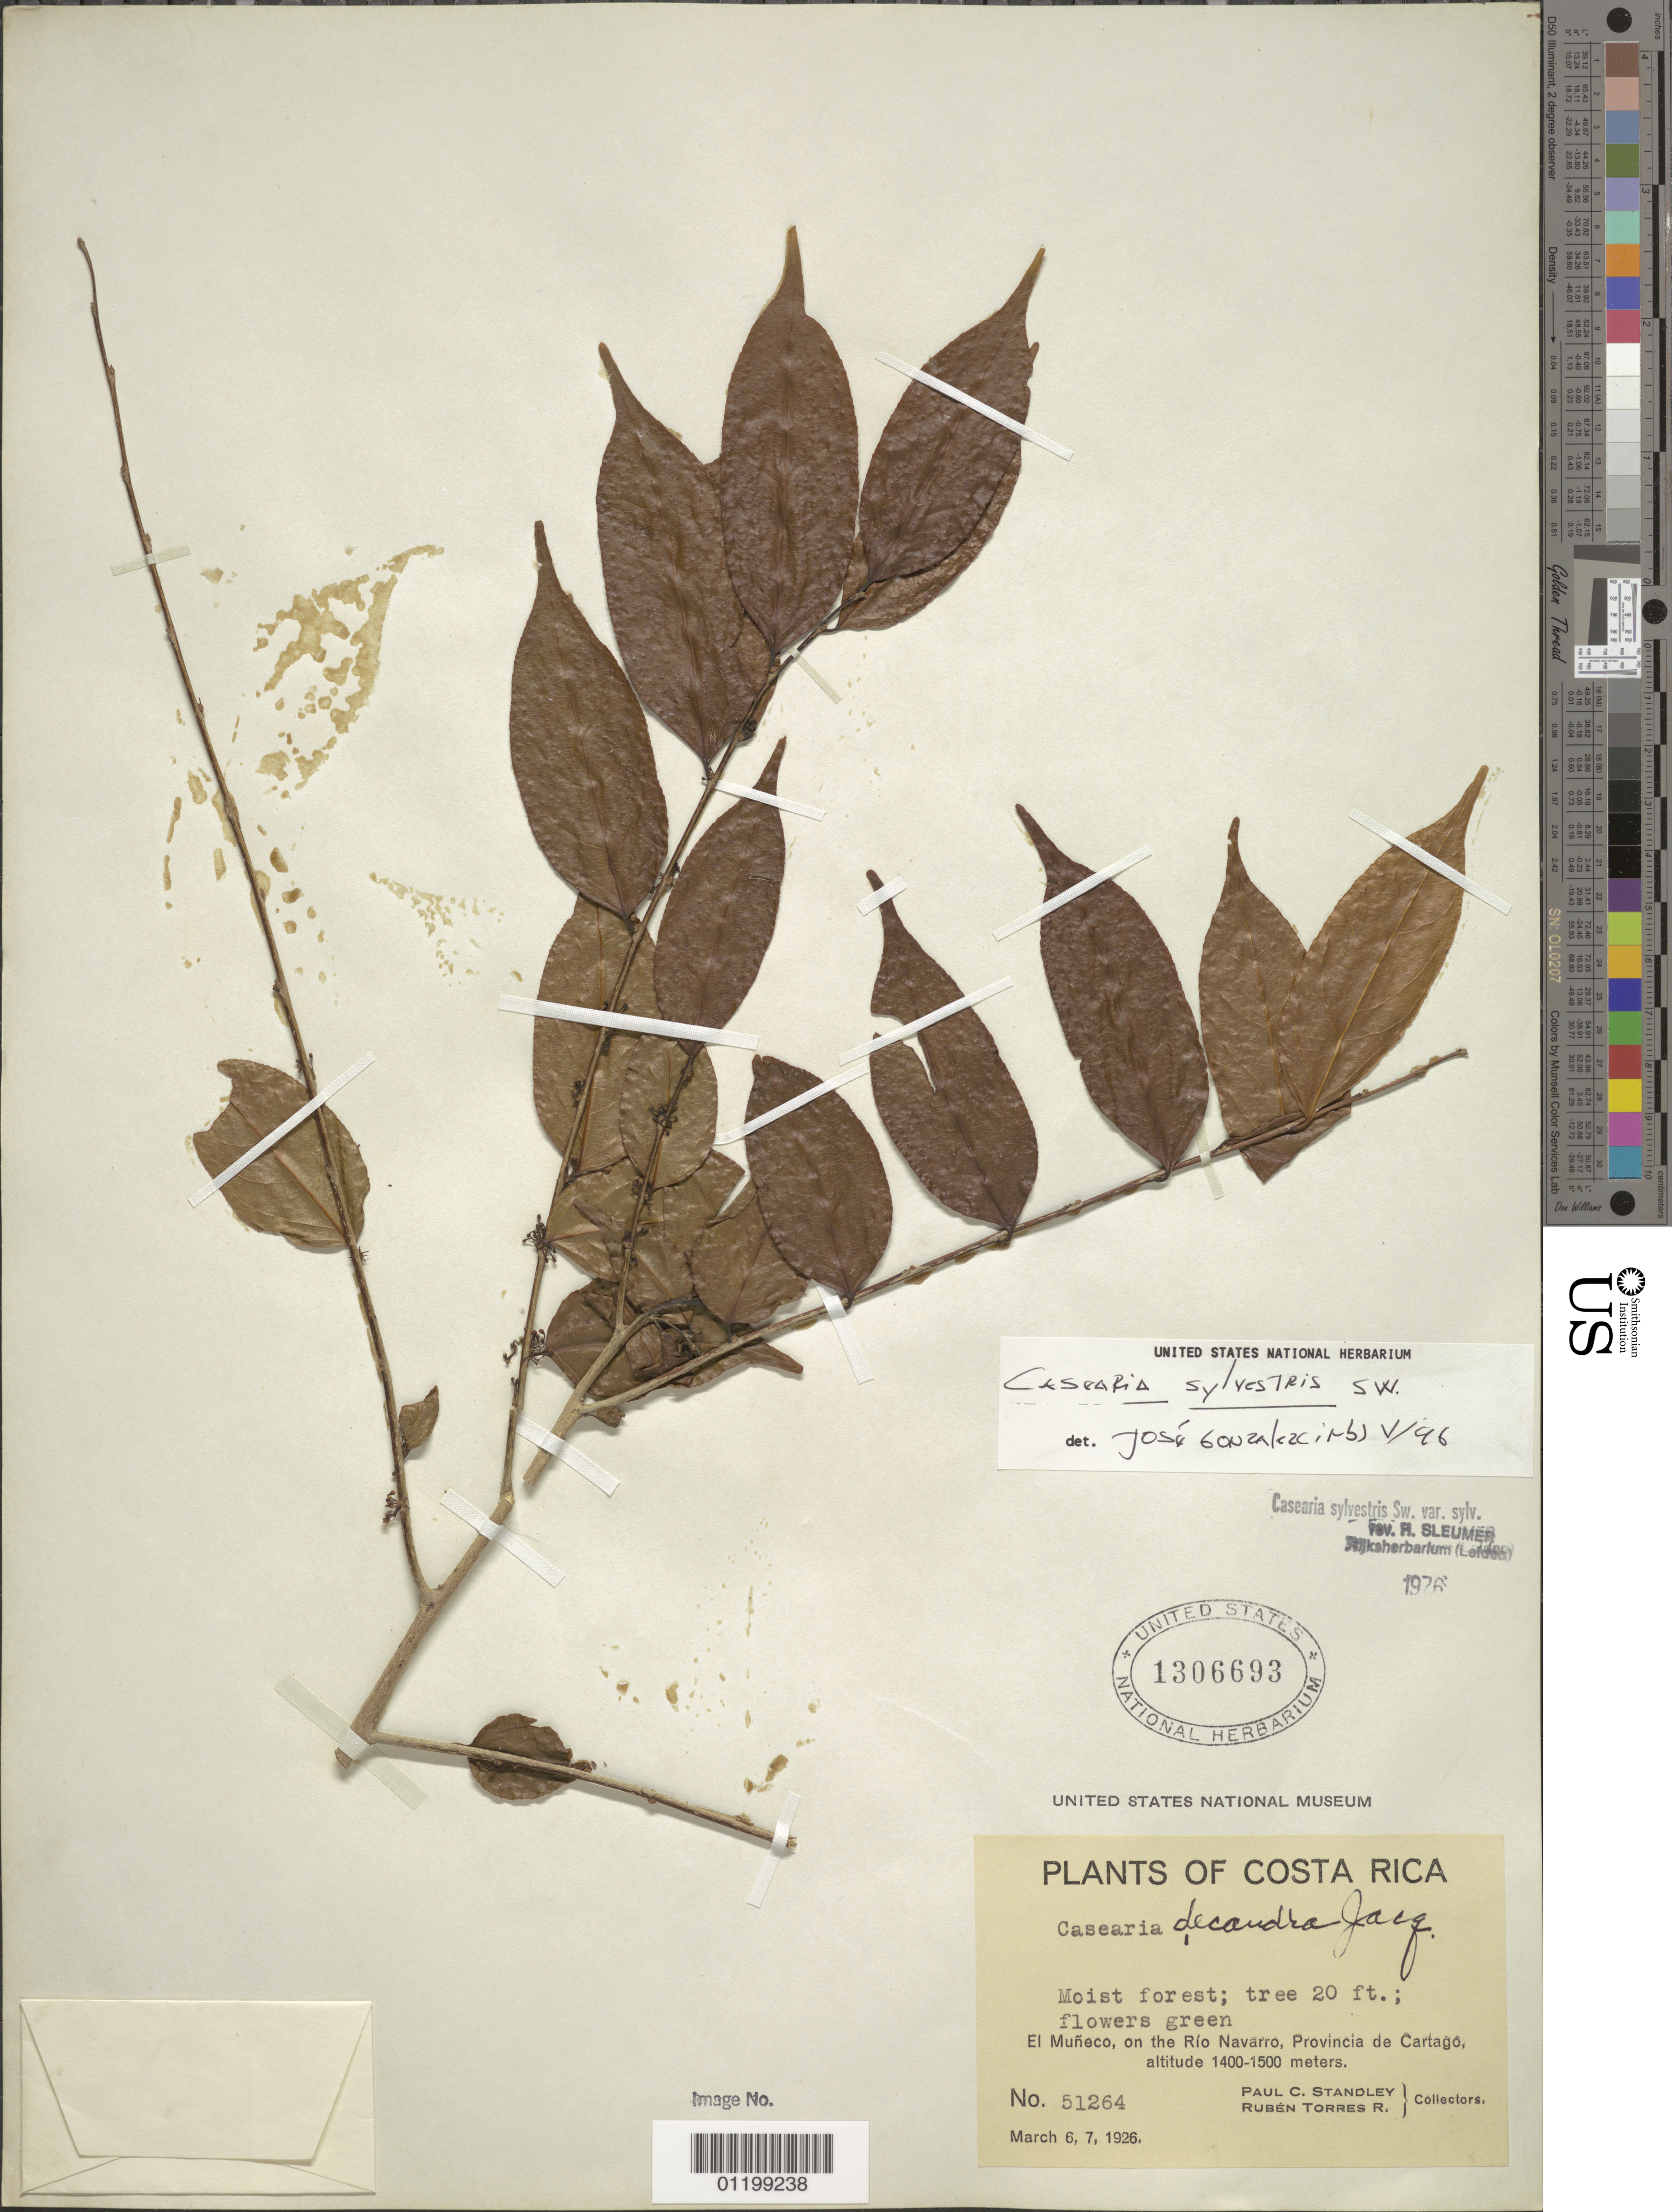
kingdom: Plantae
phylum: Tracheophyta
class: Magnoliopsida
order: Malpighiales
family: Salicaceae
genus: Casearia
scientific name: Casearia sylvestris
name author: Sw.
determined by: Gonzales, J.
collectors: P. C. Standley & R. Torres R.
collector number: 51264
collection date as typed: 6-7 Mar 1926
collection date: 1926-03-06/1926-03-07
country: Costa Rica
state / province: Cartago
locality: El Muñeco, on the Río Navarro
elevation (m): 1400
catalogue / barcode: US 1306693